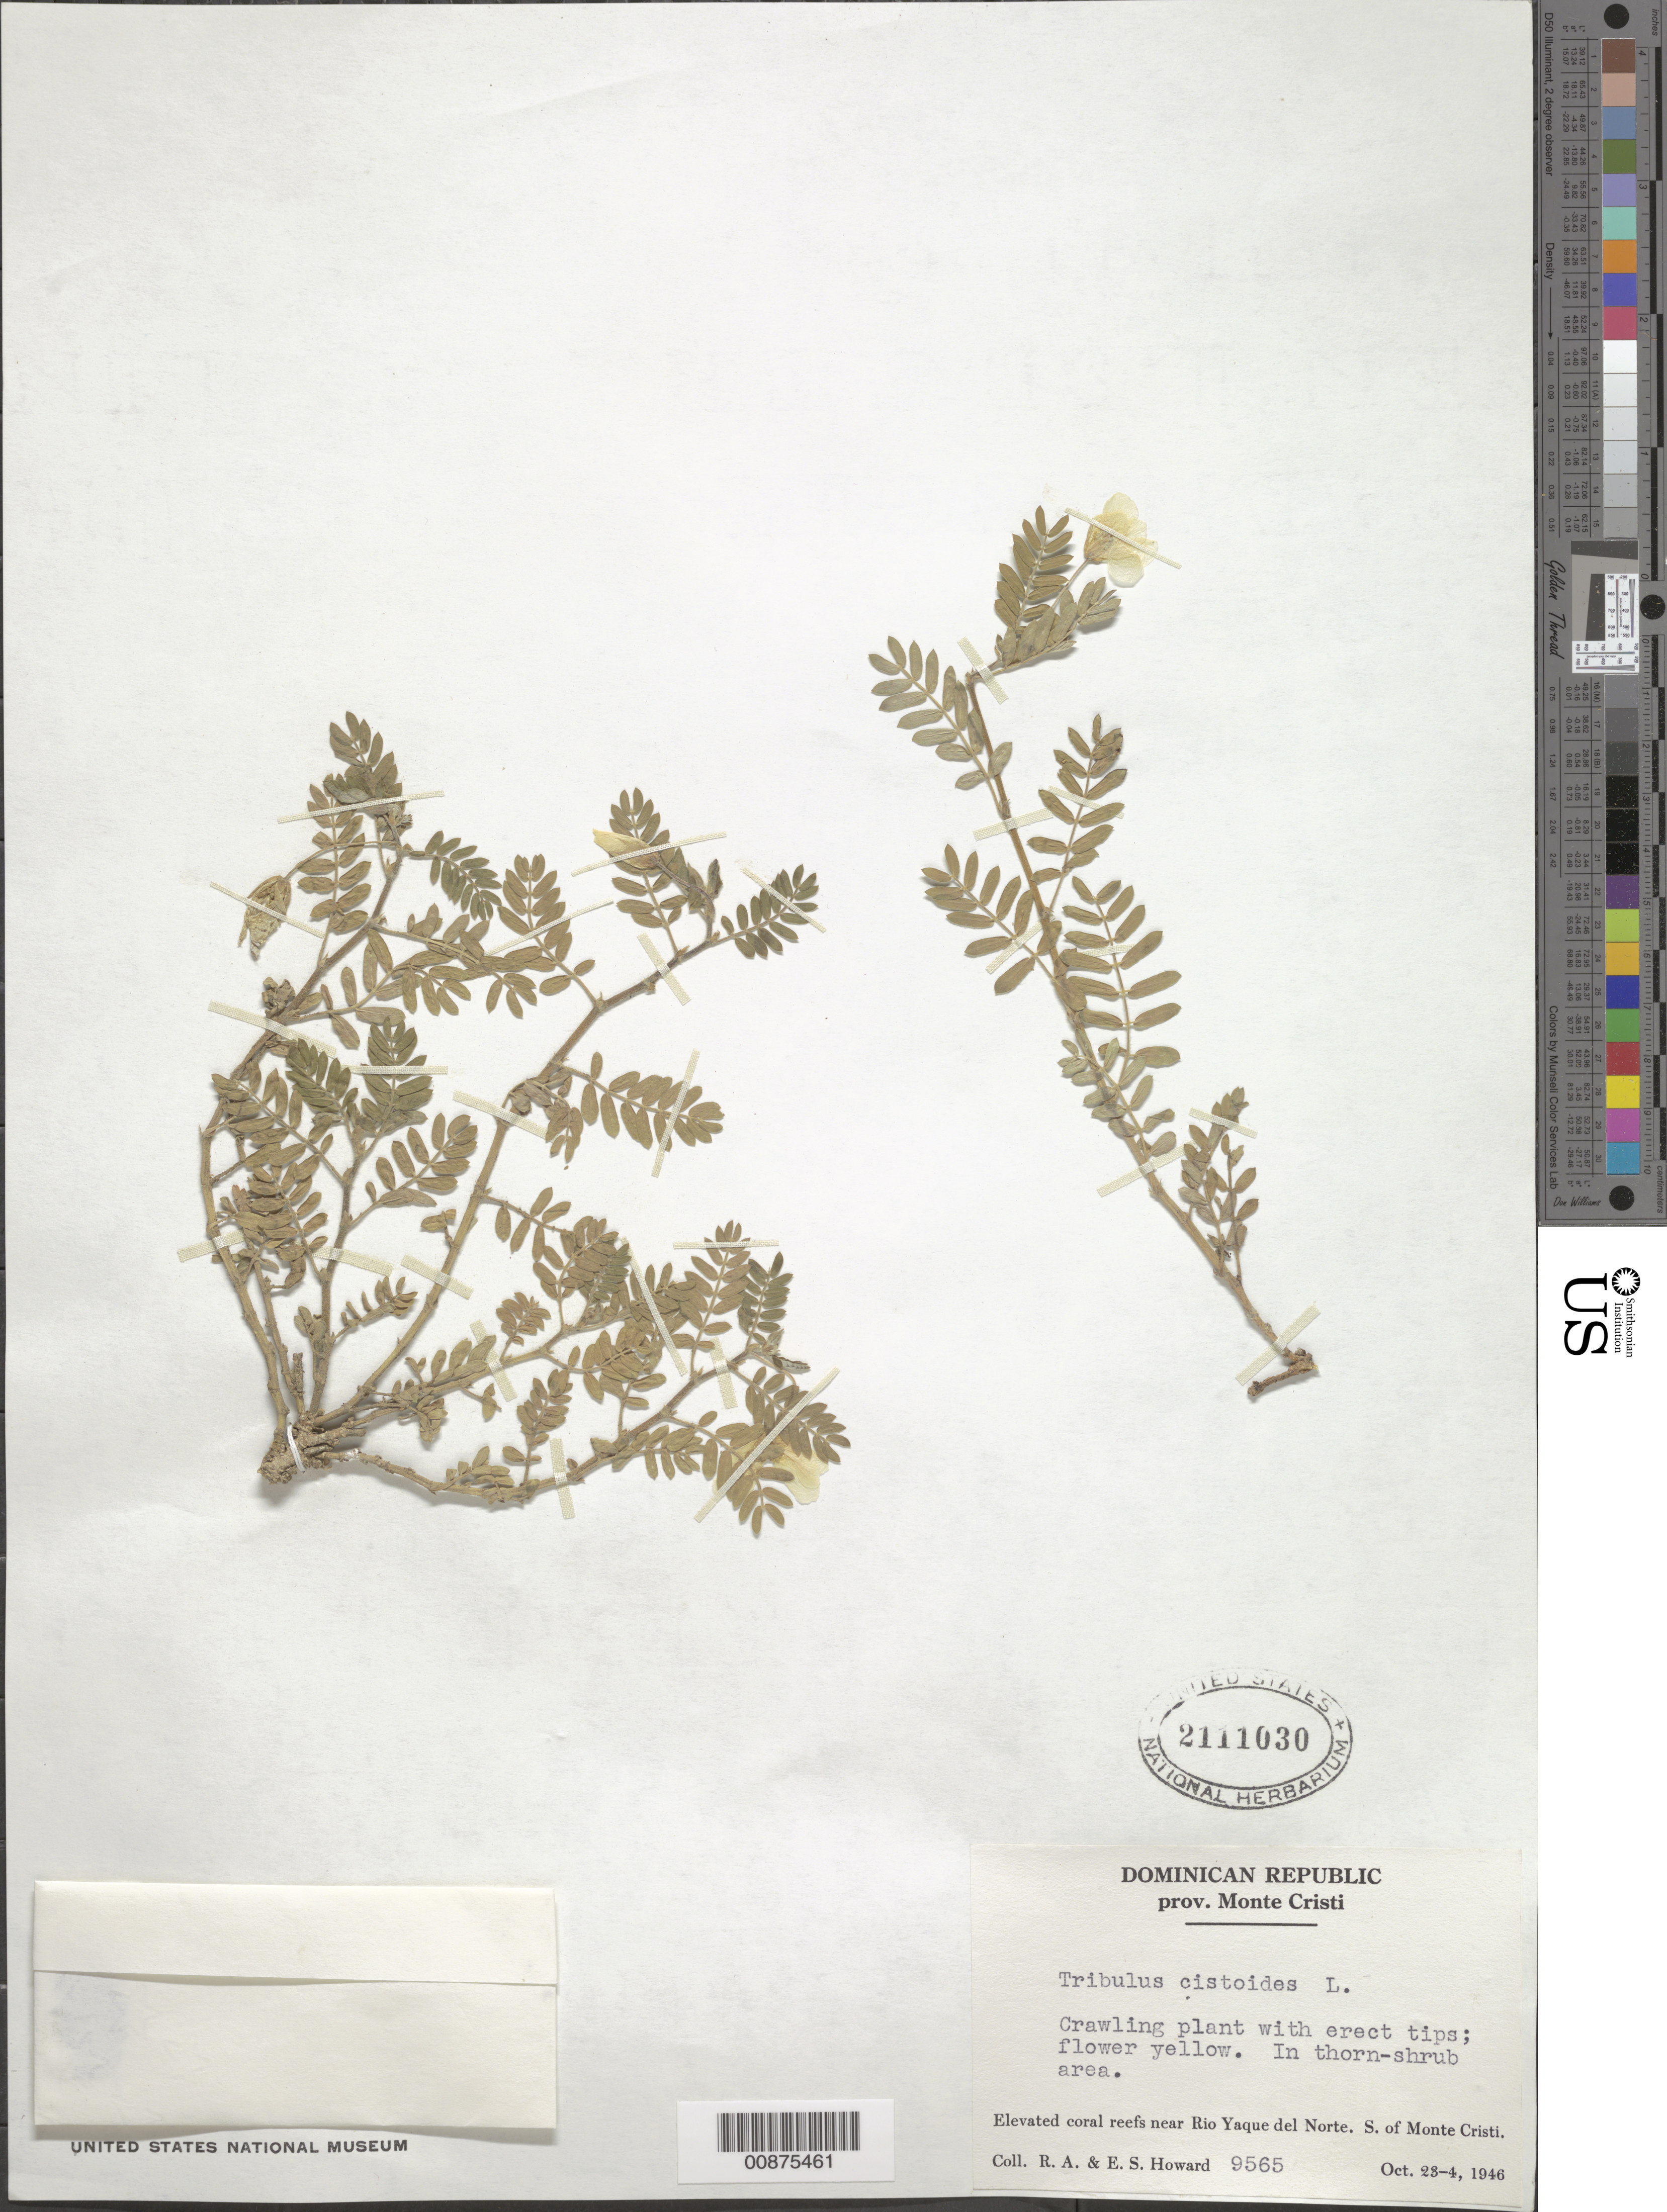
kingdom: Plantae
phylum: Tracheophyta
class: Magnoliopsida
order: Zygophyllales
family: Zygophyllaceae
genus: Tribulus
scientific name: Tribulus cistoides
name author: L.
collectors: R. A. Howard & E. S. Howard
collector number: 9565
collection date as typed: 23 Oct 1946 to 24 Oct 1946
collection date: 1946-10-23/1946-10-24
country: Dominican Republic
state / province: Monte Cristi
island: Hispaniola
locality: Near Río Yaque del Norte. S. of Monte Cristi.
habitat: In thorn-shrub area. Elevated coral reefs.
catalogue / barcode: US 2111030